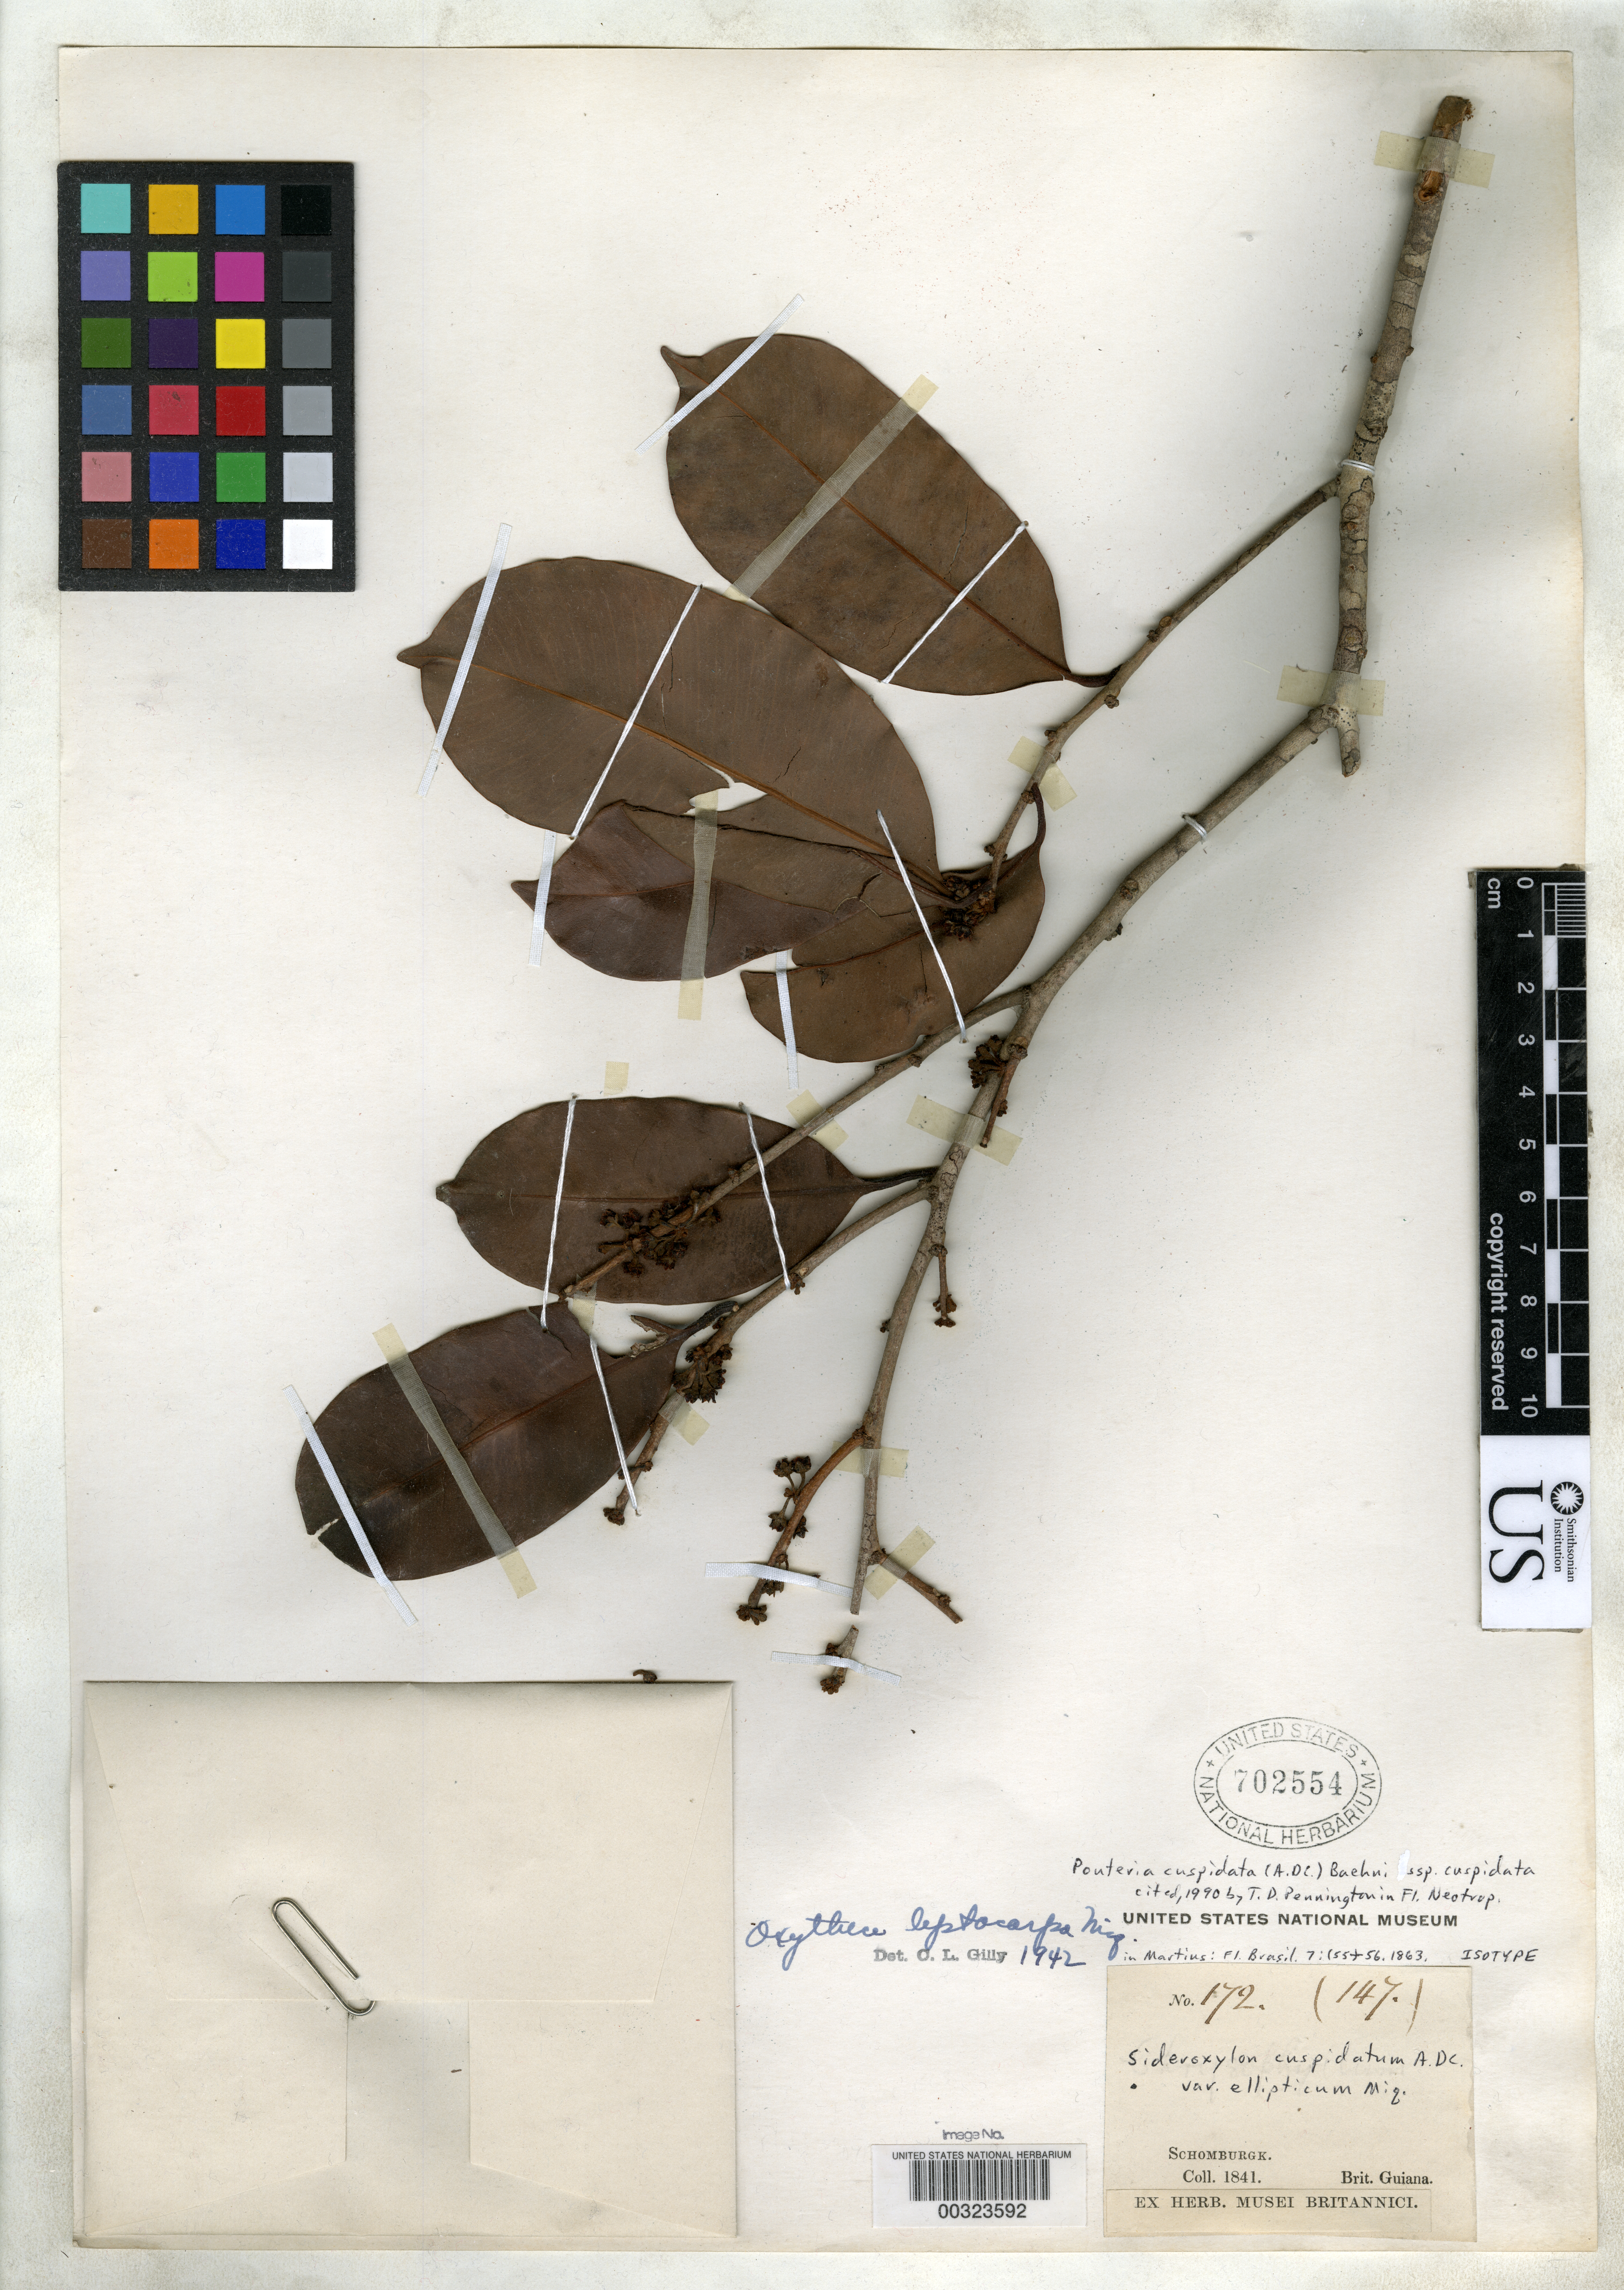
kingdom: Plantae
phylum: Tracheophyta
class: Magnoliopsida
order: Ericales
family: Sapotaceae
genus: Sideroxylon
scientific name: Sideroxylon cuspidatum var. ellipticum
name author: Miq. in Mart.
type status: Isotype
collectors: M. R. Schomburgk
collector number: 172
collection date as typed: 1841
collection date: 1841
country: Guyana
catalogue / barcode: US 702554